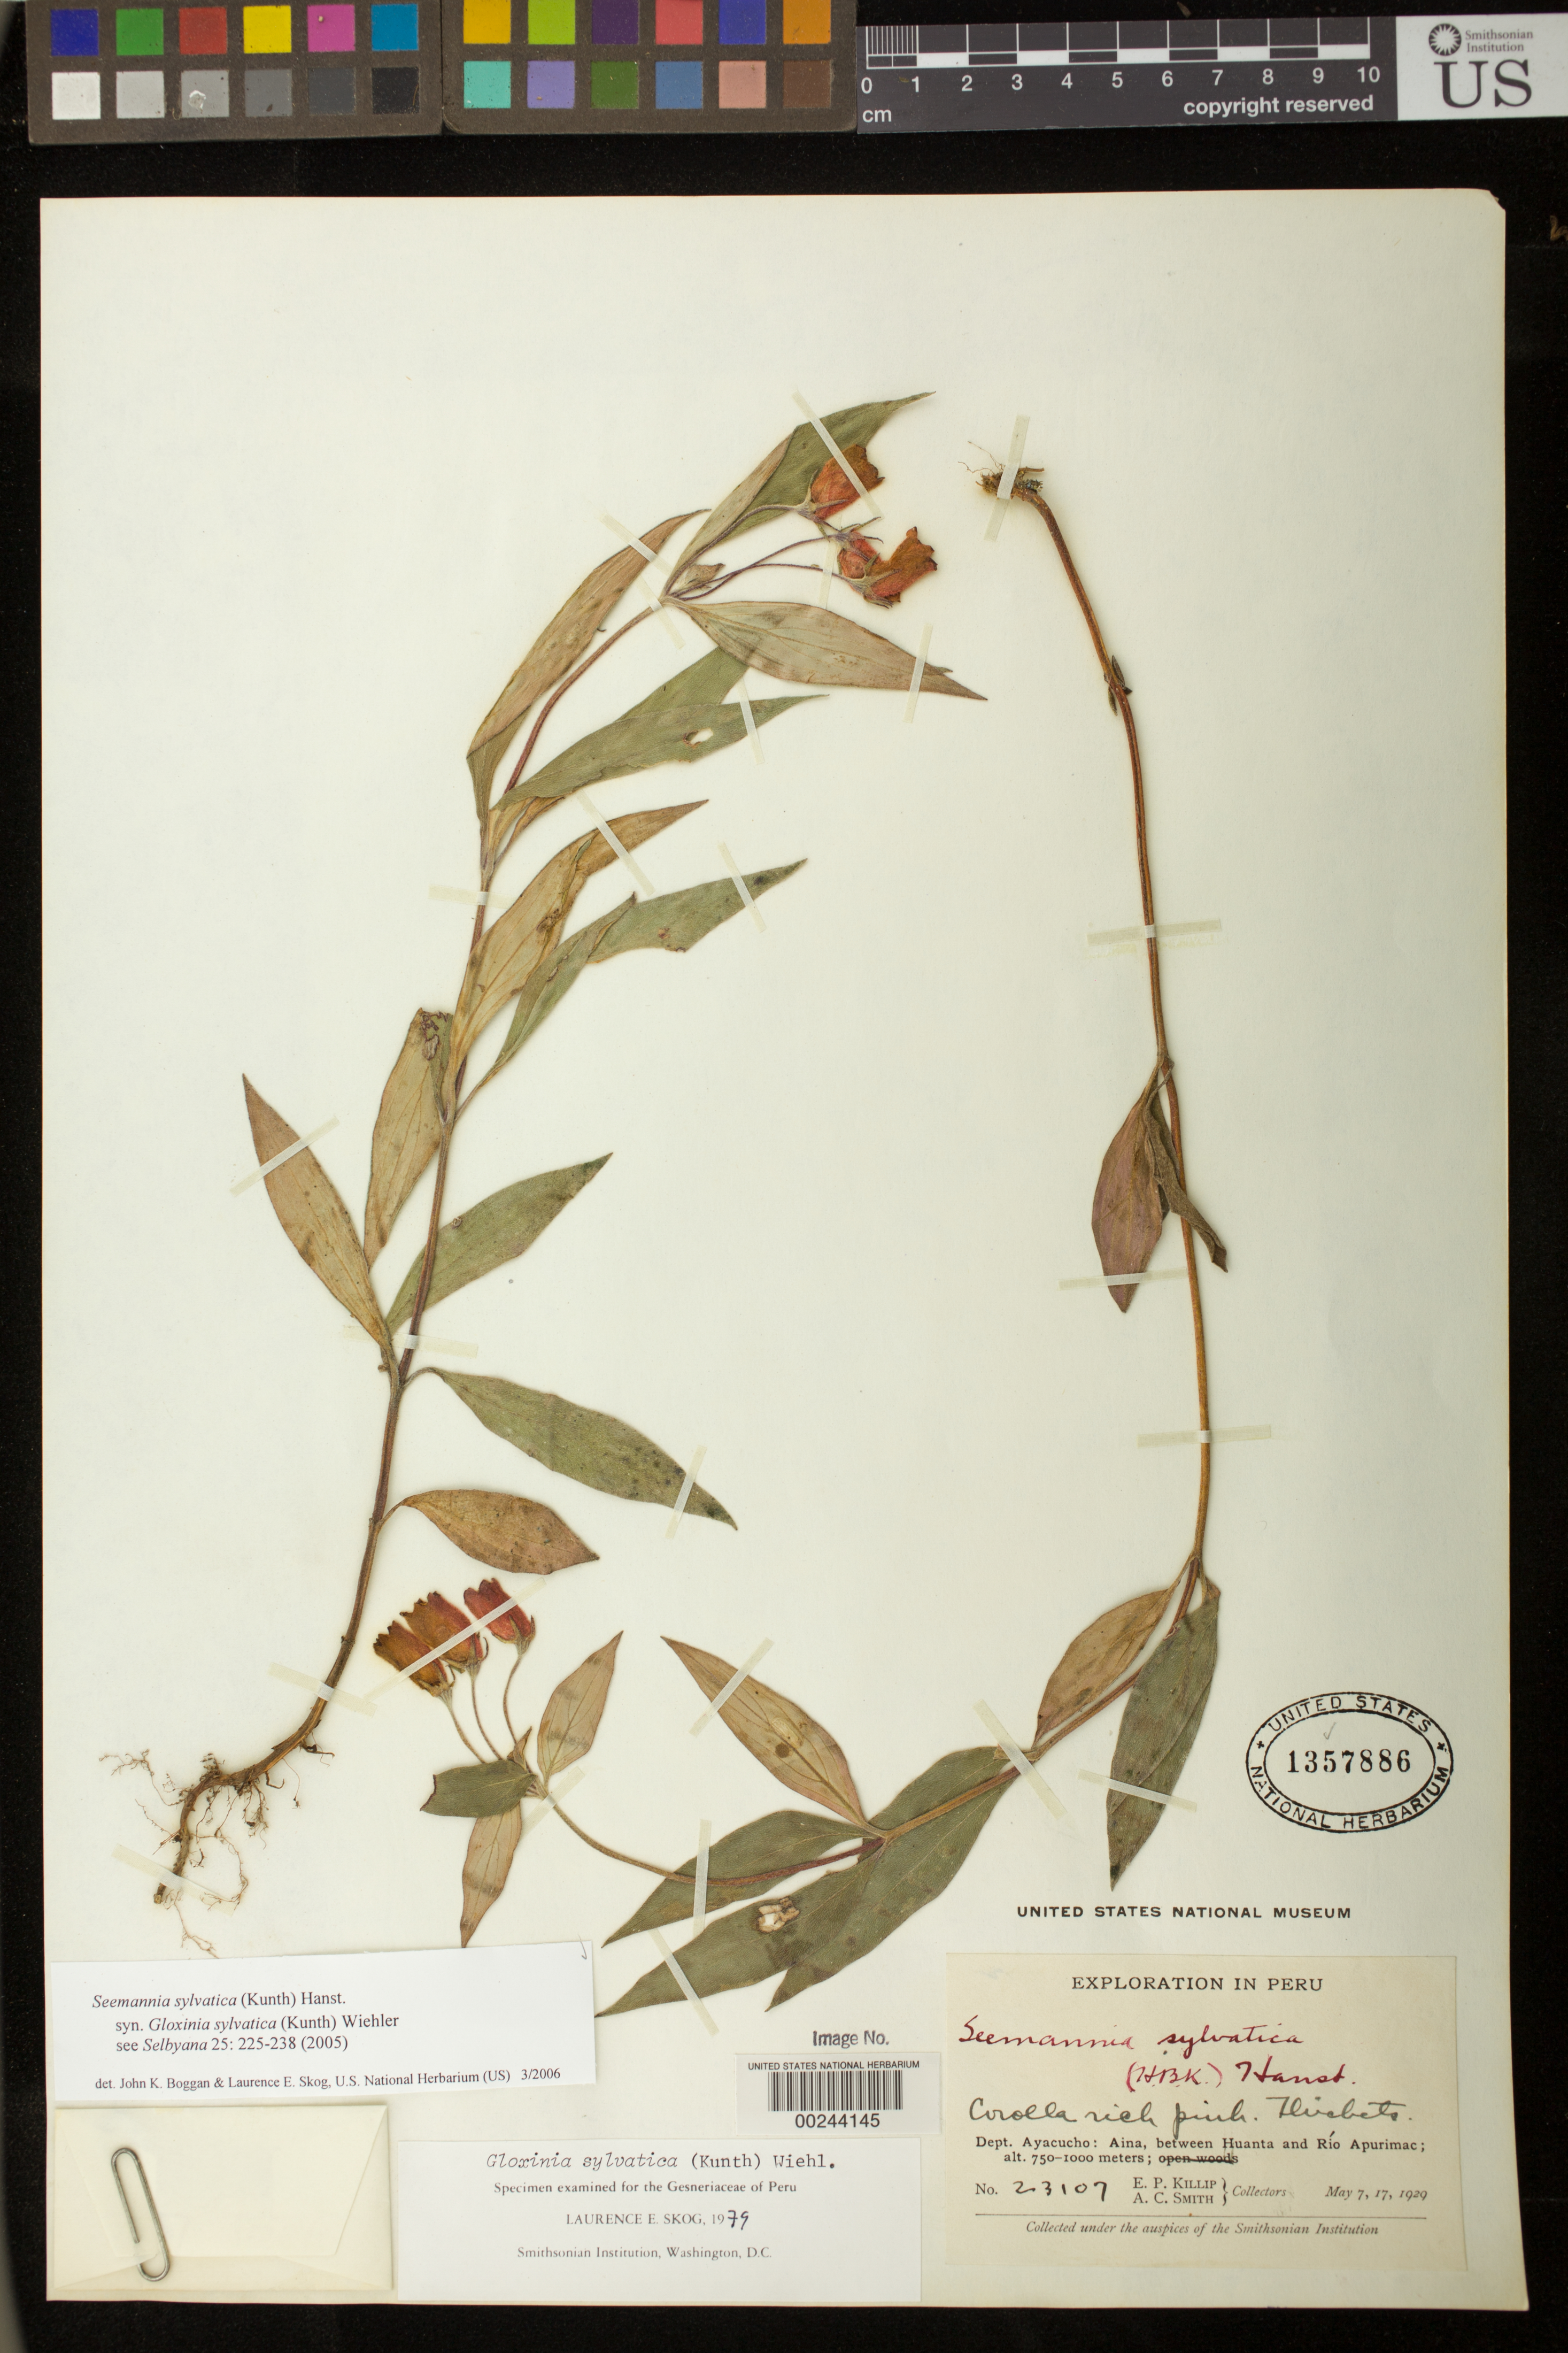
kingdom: Plantae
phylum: Tracheophyta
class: Magnoliopsida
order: Lamiales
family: Gesneriaceae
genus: Seemannia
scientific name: Seemannia sylvatica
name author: (Kunth) Hanst.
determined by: Boggan, J. K.; Skog, L. E.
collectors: E. P. Killip & A. C. Smith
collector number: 23107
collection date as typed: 7-17 May 1929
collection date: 1929-05-07/1929-05-17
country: Peru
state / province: Ayacucho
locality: Aina, between Huanta and Rio Apurimac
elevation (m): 750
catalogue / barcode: US 1357886